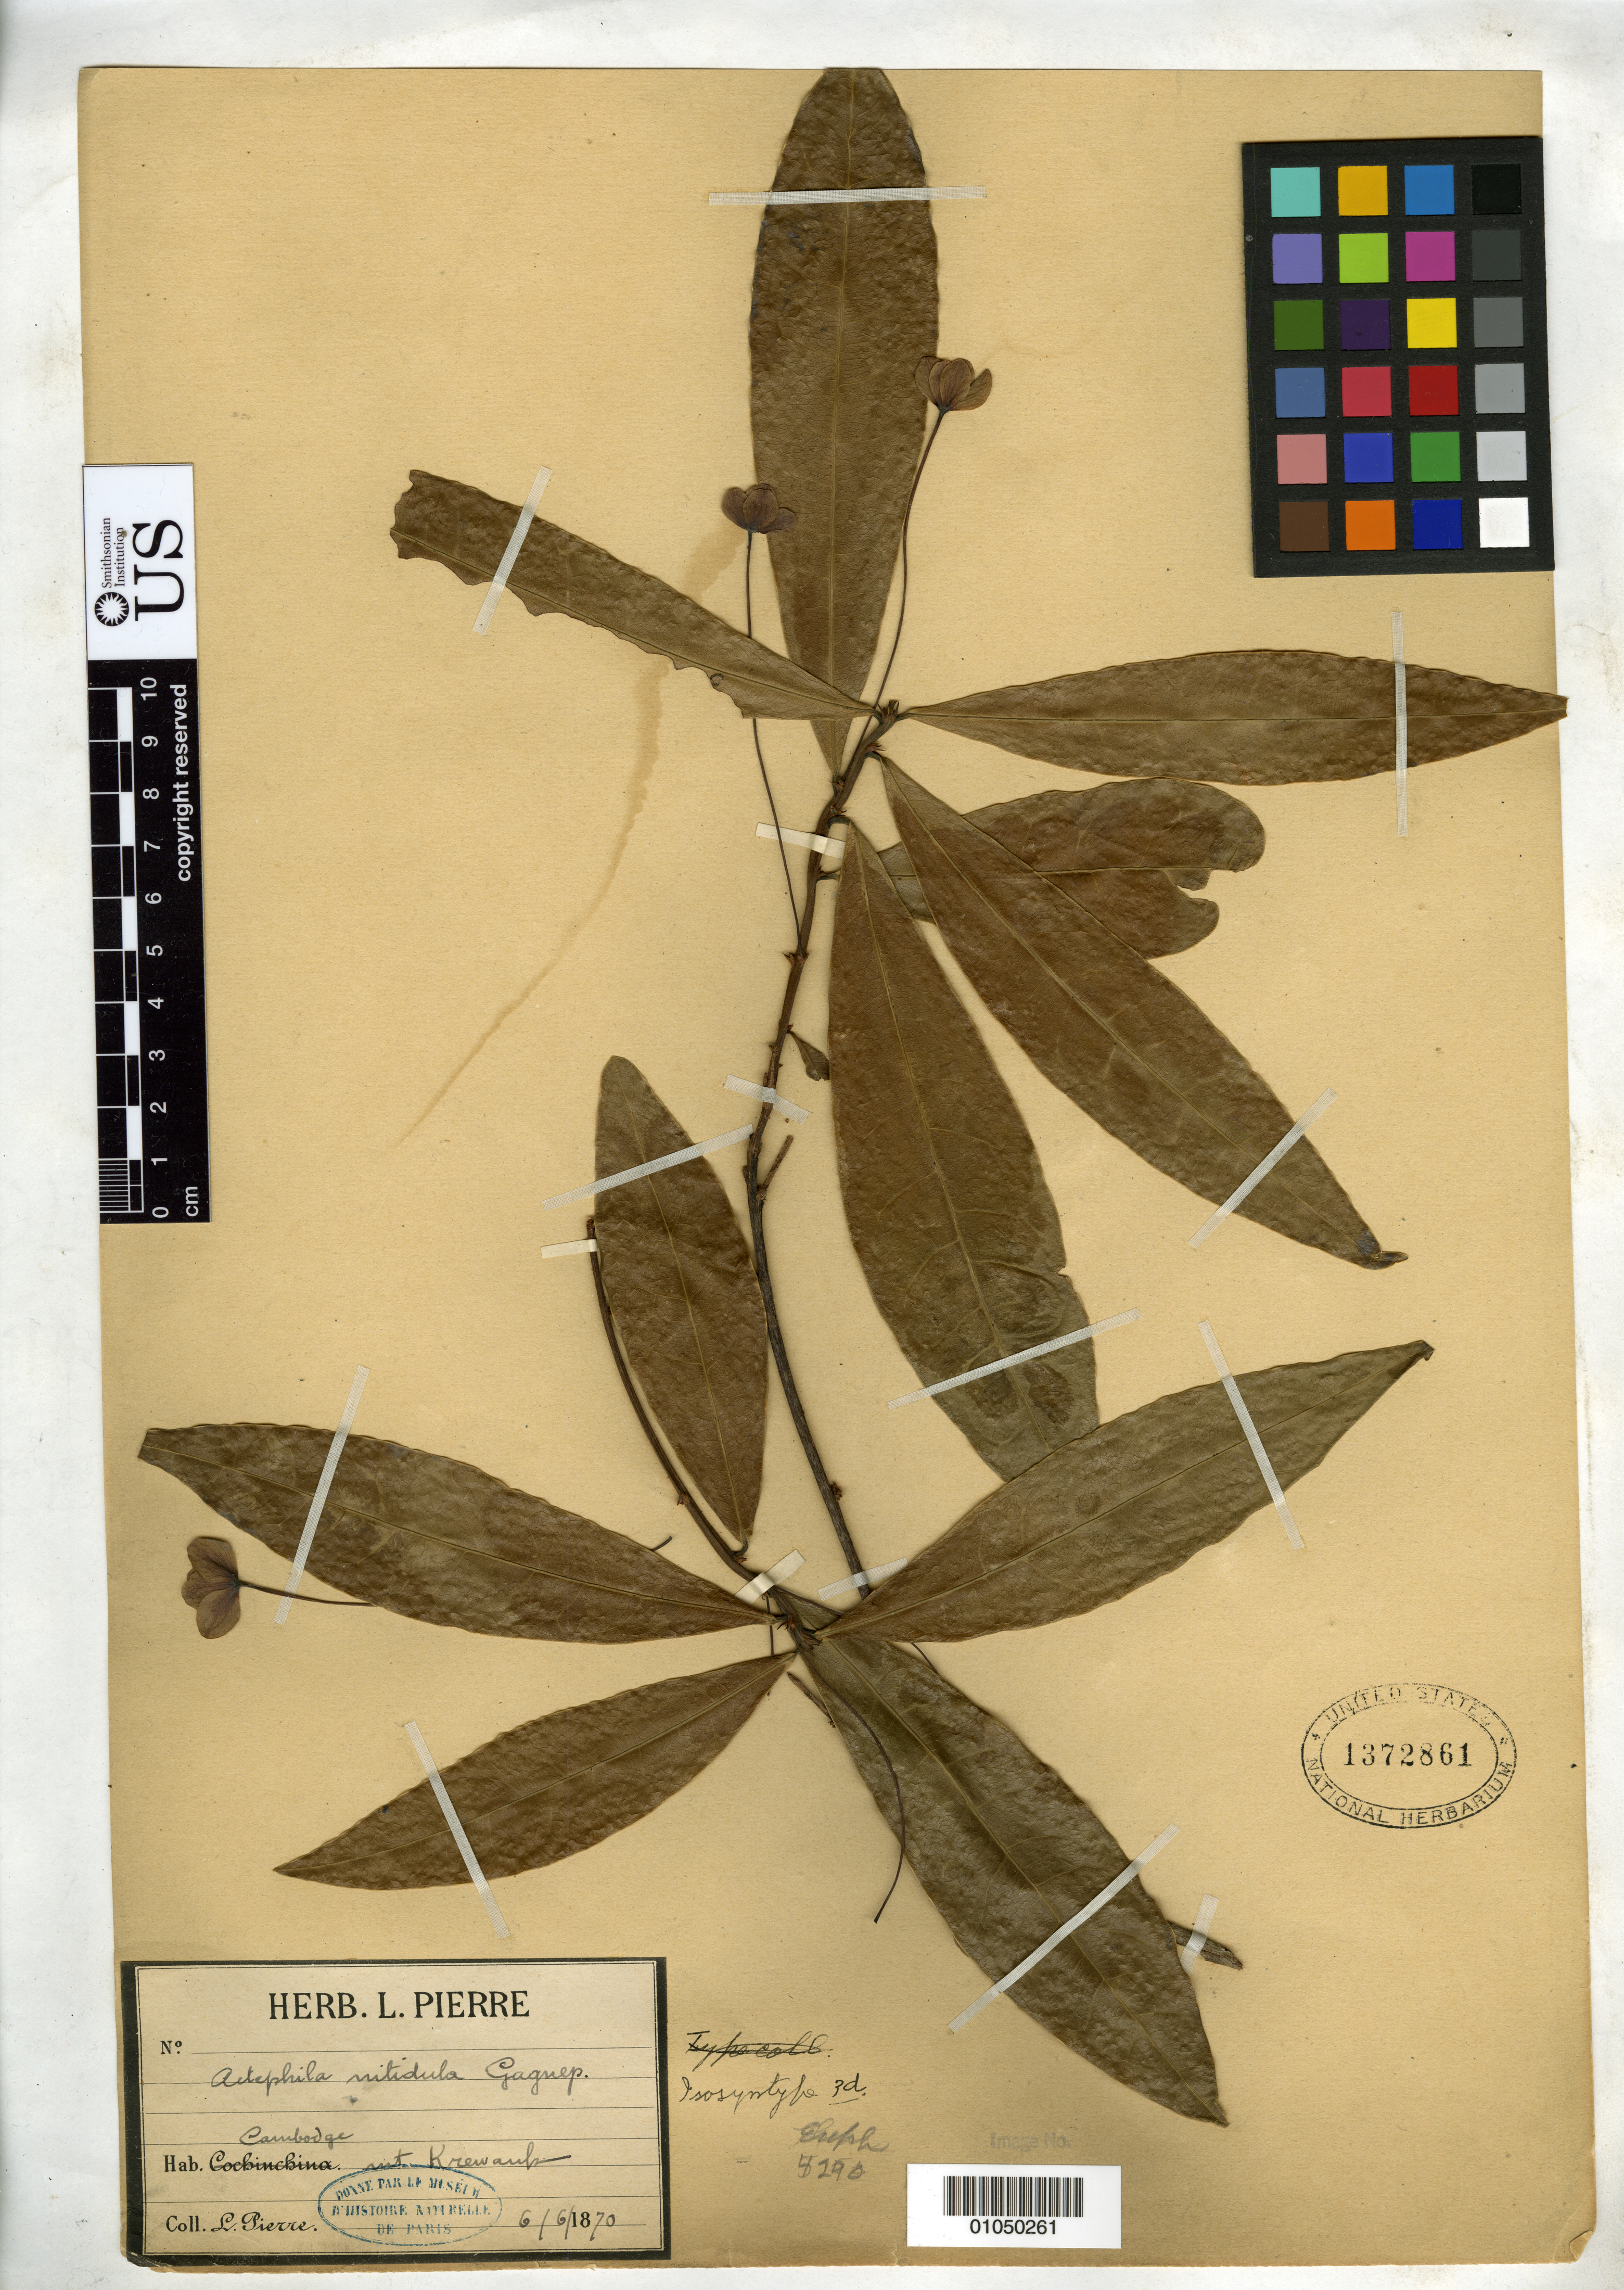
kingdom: Plantae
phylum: Tracheophyta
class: Magnoliopsida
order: Malpighiales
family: Phyllanthaceae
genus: Actephila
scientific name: Actephila nitidula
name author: Gagnep.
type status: Isosyntype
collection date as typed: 6/6/1870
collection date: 1870-06-06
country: Cambodia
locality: Cambodge, Mt. Krewank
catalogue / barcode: US 1372861